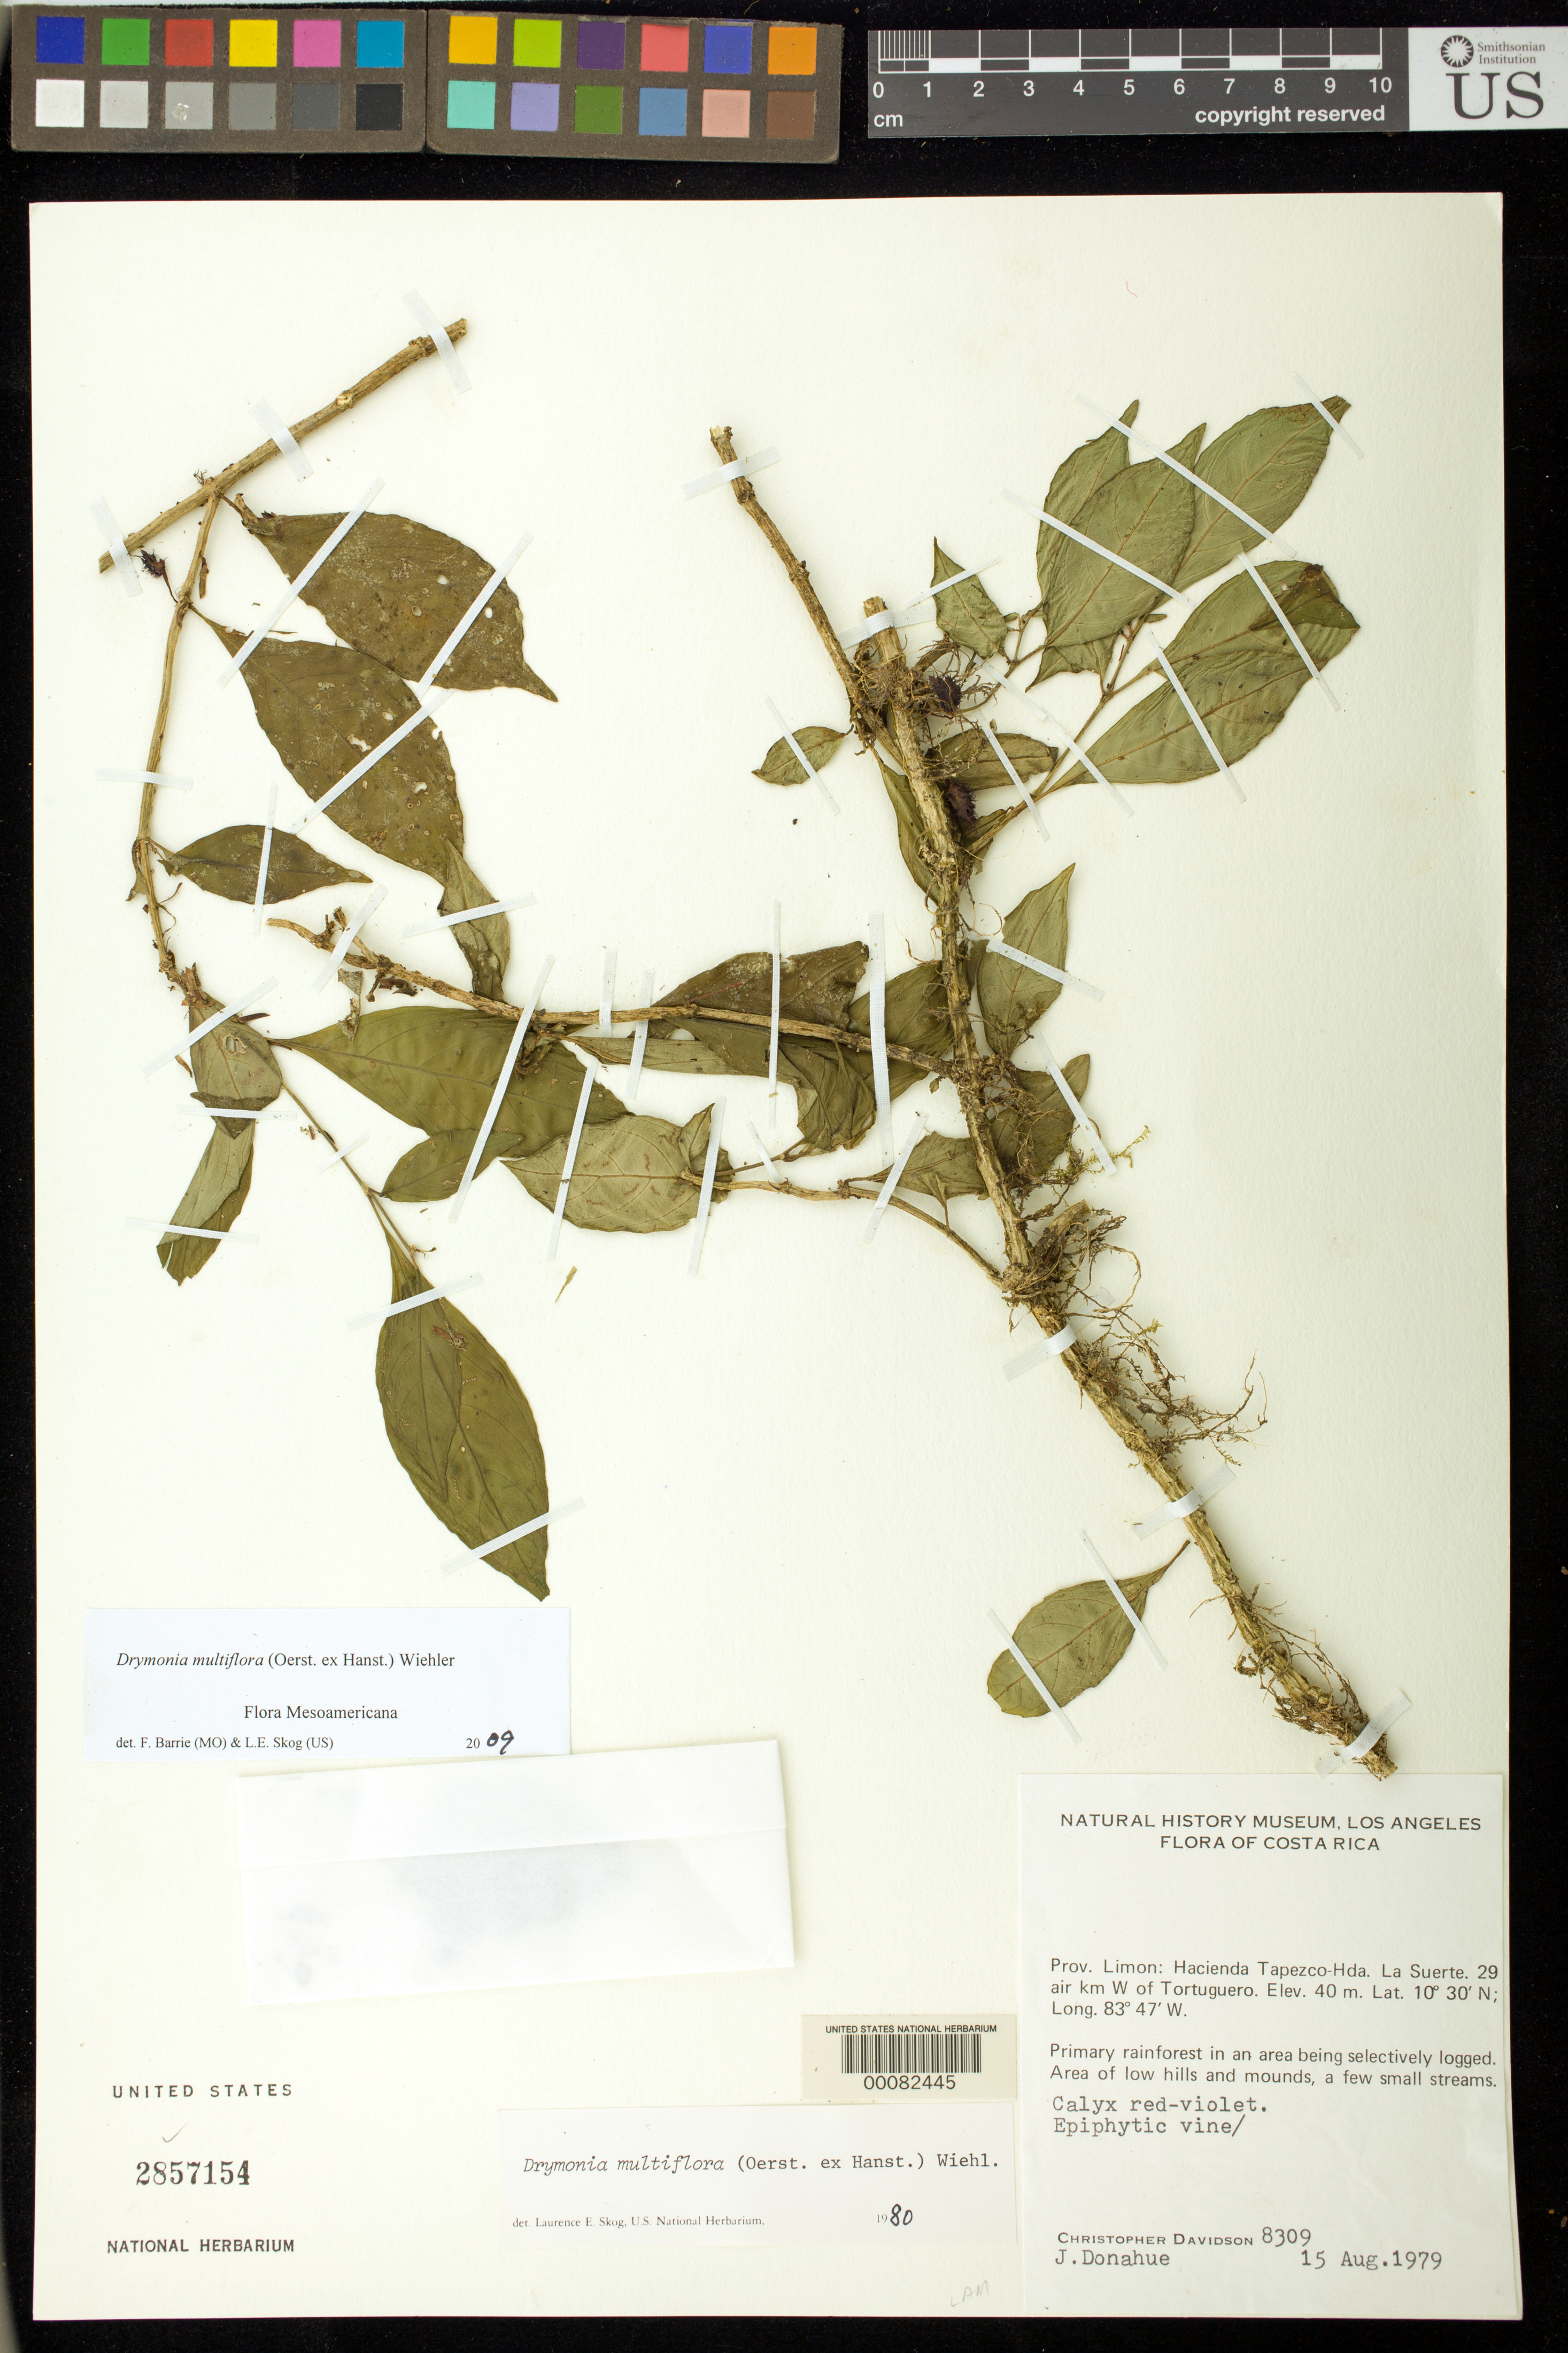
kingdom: Plantae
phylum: Tracheophyta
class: Magnoliopsida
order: Lamiales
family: Gesneriaceae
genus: Drymonia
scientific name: Drymonia multiflora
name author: (Oerst. ex Hanst.) Wiehler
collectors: C. Davidson & J. Donahue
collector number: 8309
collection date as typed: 15 Aug 1979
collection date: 1979-08-15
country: Costa Rica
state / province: Limón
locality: Hacienda Tapezco-Hda La Suerte, 29 air km W of Tortuguero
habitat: Primary rainforest in area being selectively logged, ...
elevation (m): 40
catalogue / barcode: US 2857154